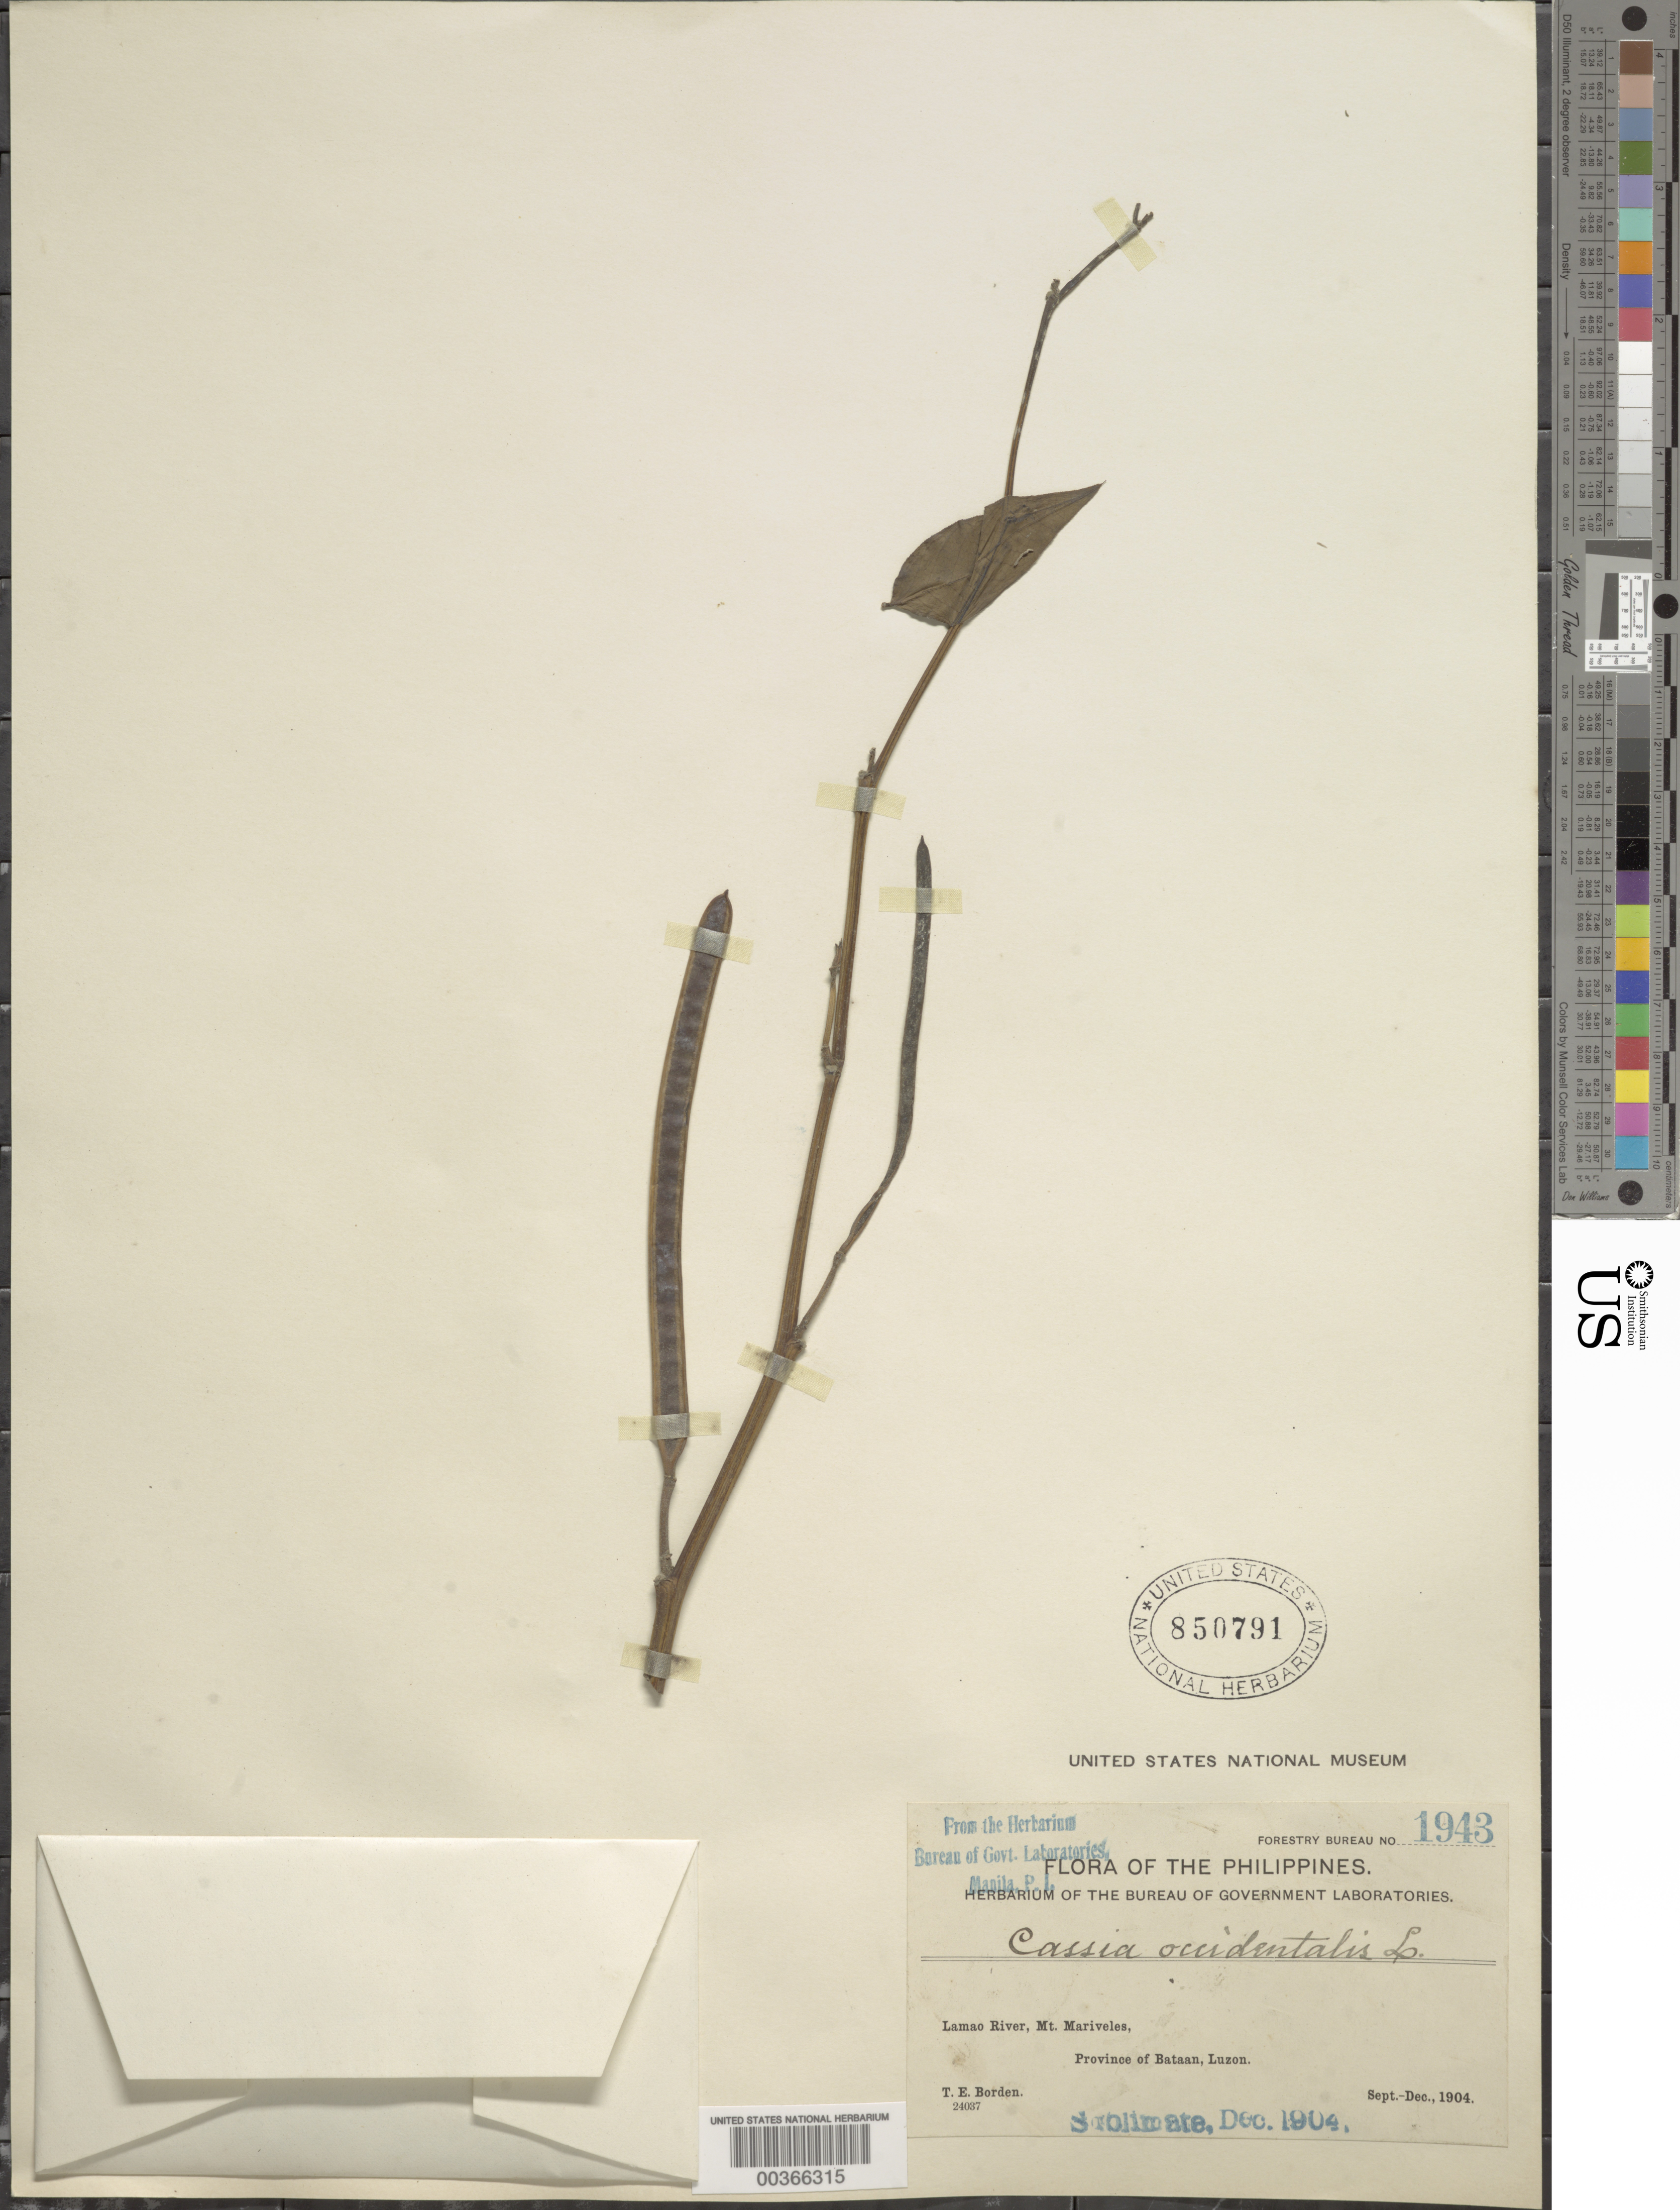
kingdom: Plantae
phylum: Tracheophyta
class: Magnoliopsida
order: Fabales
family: Fabaceae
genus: Senna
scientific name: Senna occidentalis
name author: (L.) Link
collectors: T. E. Borden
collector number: Forestry Bureau No. 1943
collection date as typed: Sep 1904 to -- Dec 1904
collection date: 1904-09/1904-12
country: Philippines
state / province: Central Luzon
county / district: Bataan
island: Luzon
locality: Lamao River, Mt. Mariveles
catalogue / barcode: US 850791